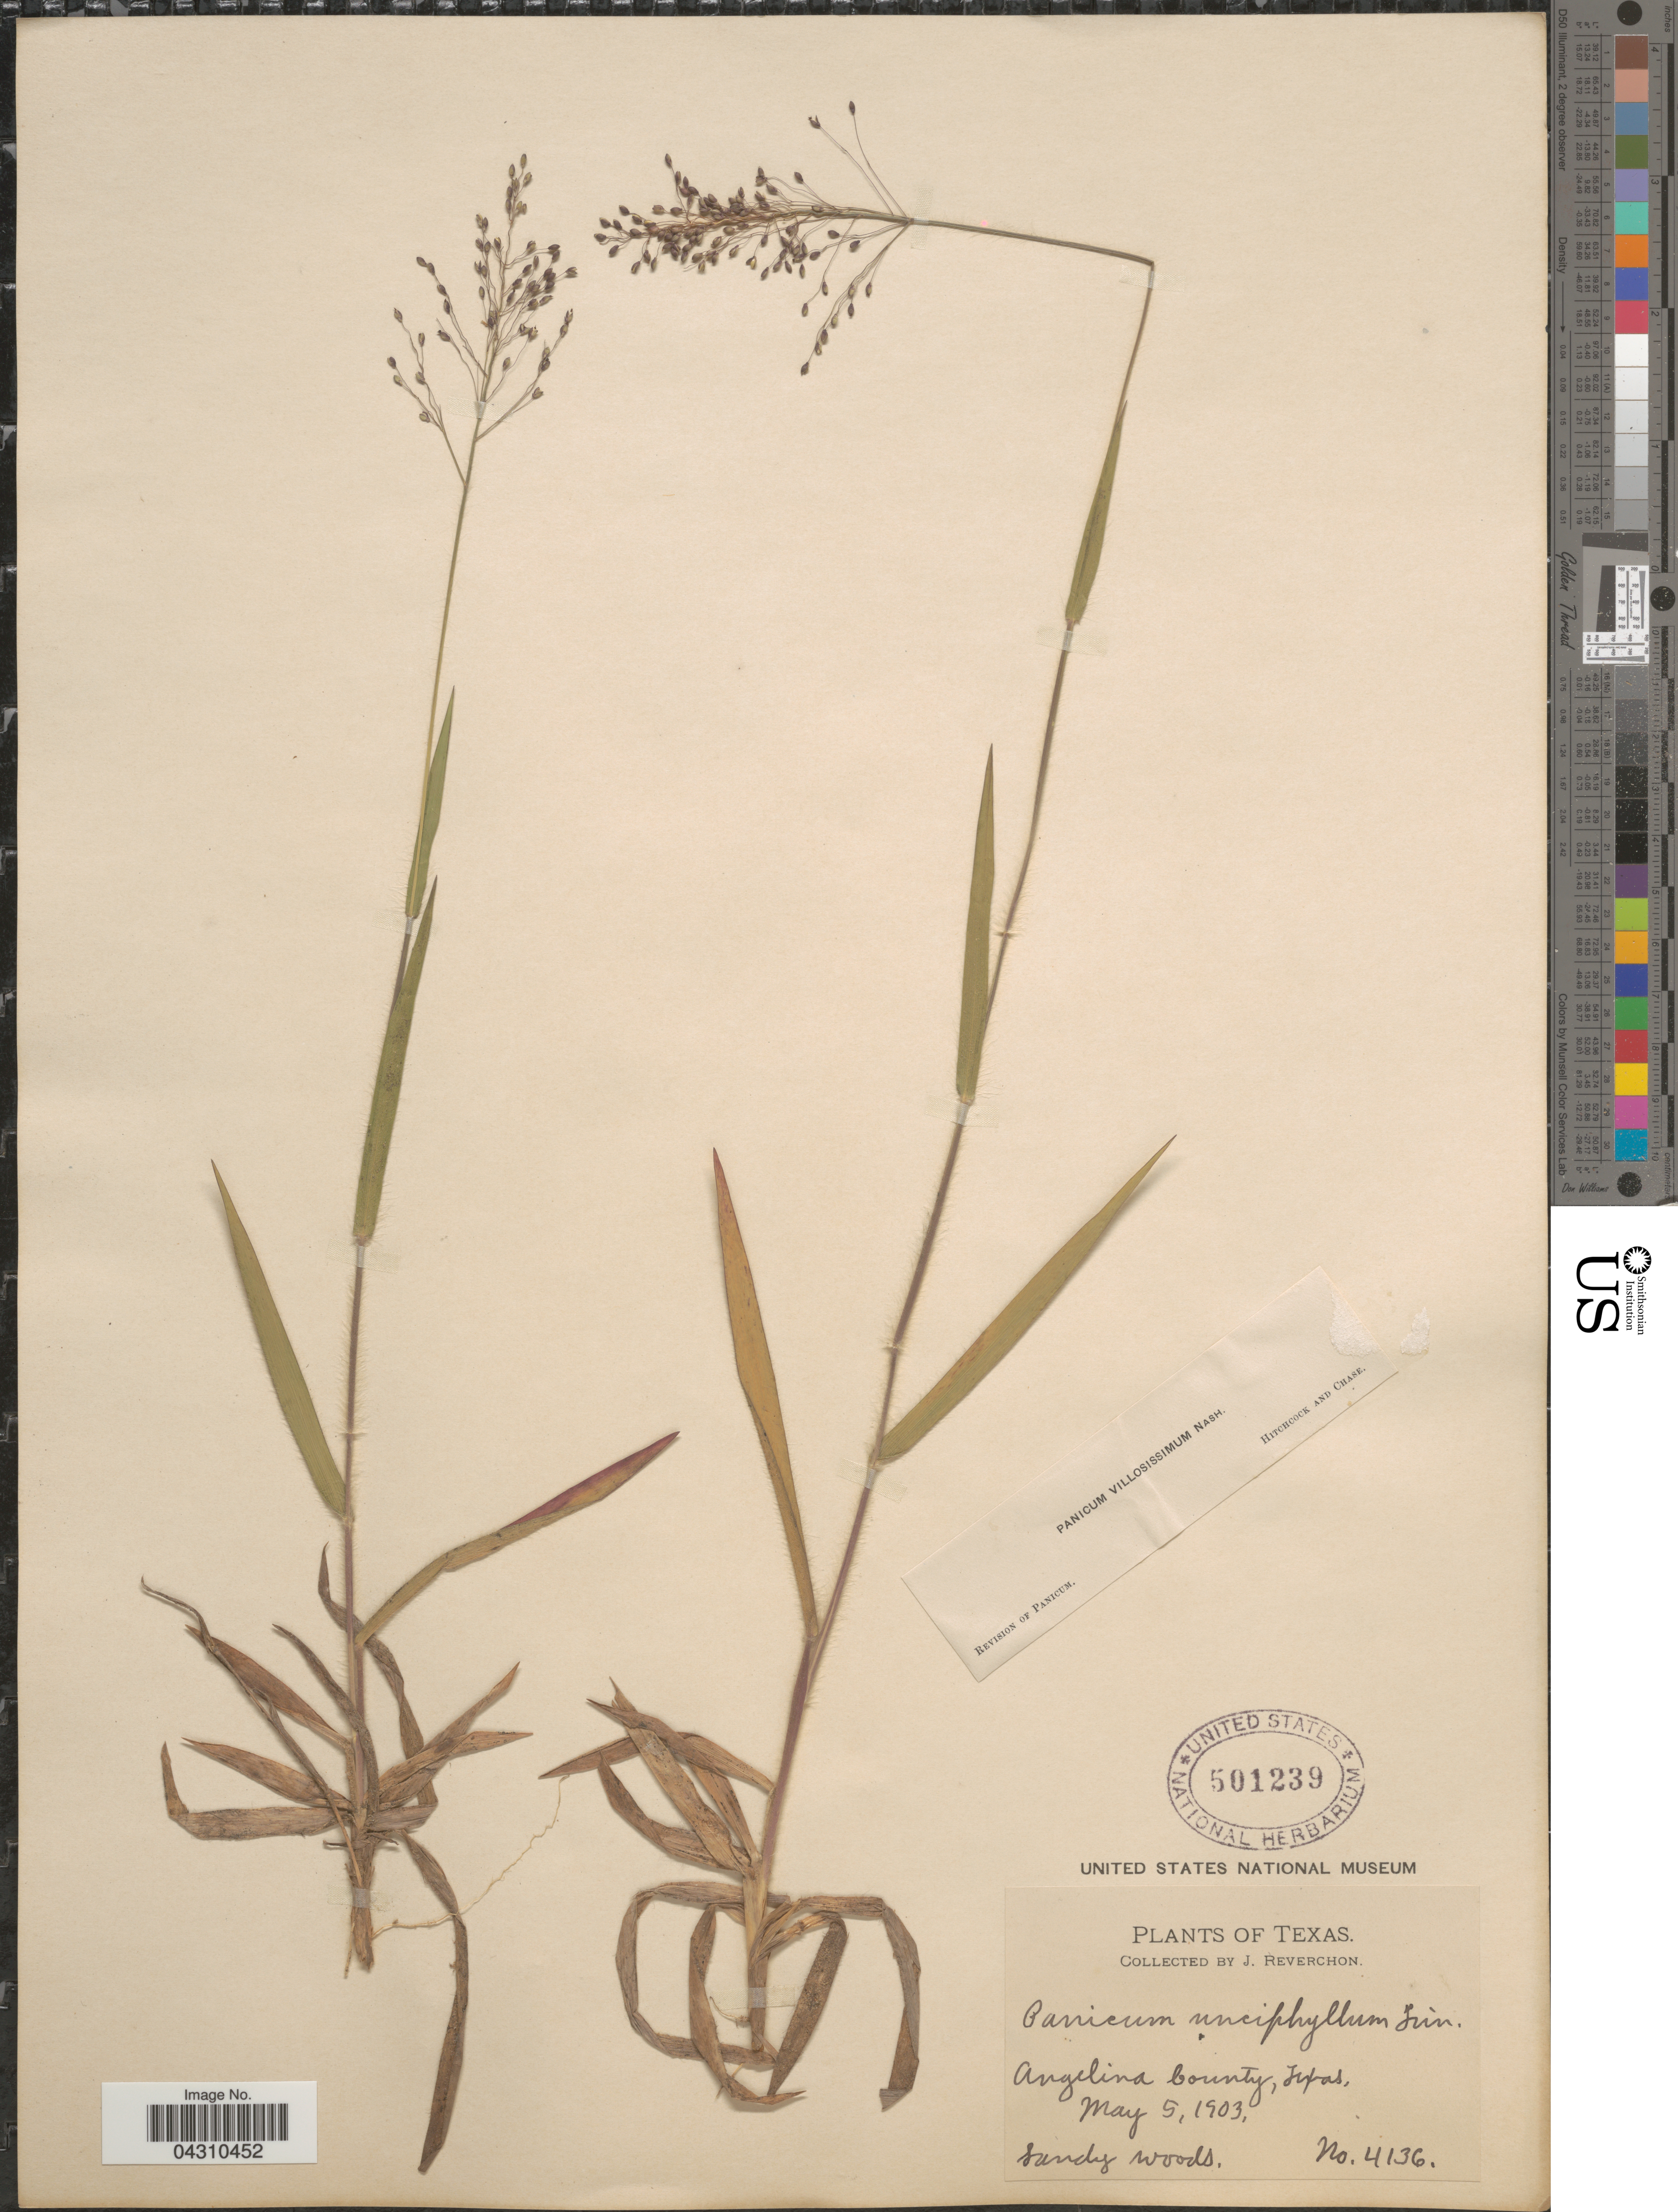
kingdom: Plantae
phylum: Tracheophyta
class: Liliopsida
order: Poales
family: Poaceae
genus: Dichanthelium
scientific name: Dichanthelium acuminatum var. acuminatum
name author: (Sw.) Gould & C.A. Clark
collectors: J. Reverchon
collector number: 4136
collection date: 1903-05-05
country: United States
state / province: Texas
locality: Angelina County.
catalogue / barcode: US 501239